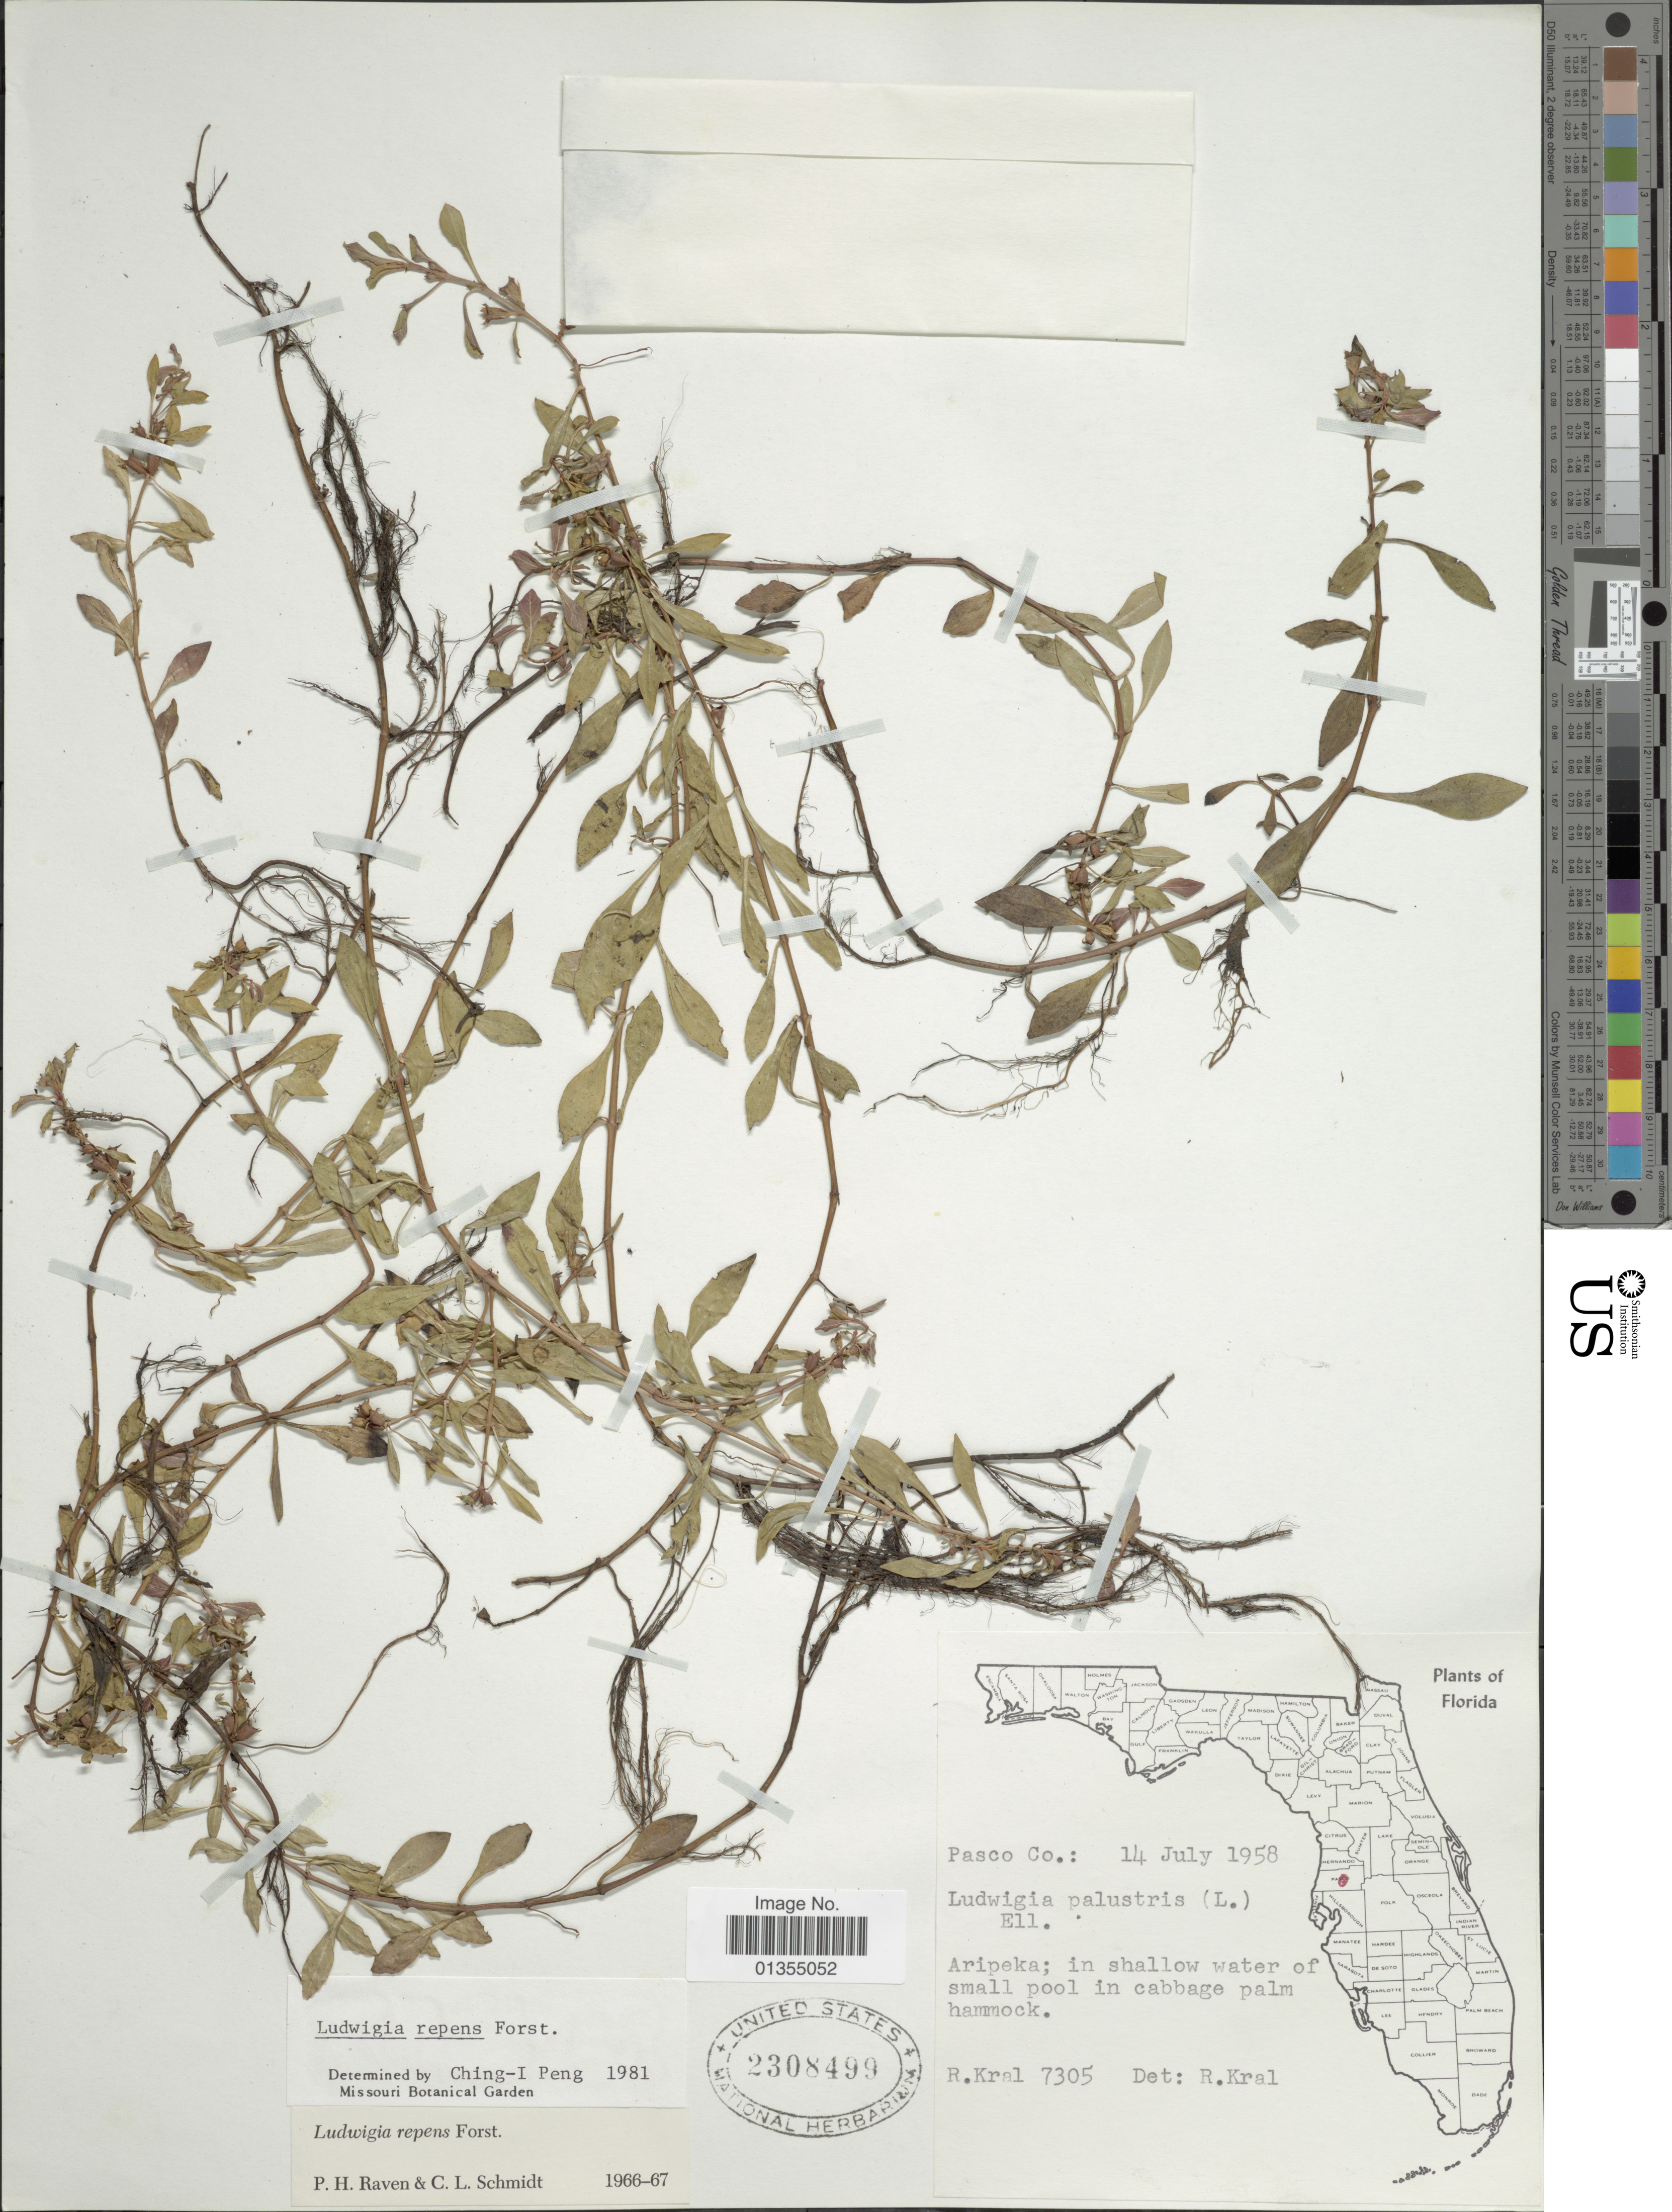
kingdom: Plantae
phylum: Tracheophyta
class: Magnoliopsida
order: Myrtales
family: Onagraceae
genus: Ludwigia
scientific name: Ludwigia repens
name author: J.R. Forst.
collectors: R. Kral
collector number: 7305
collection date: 1958-07-14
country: United States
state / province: Florida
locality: Pasco Co, Aripeka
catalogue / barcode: US 2308499